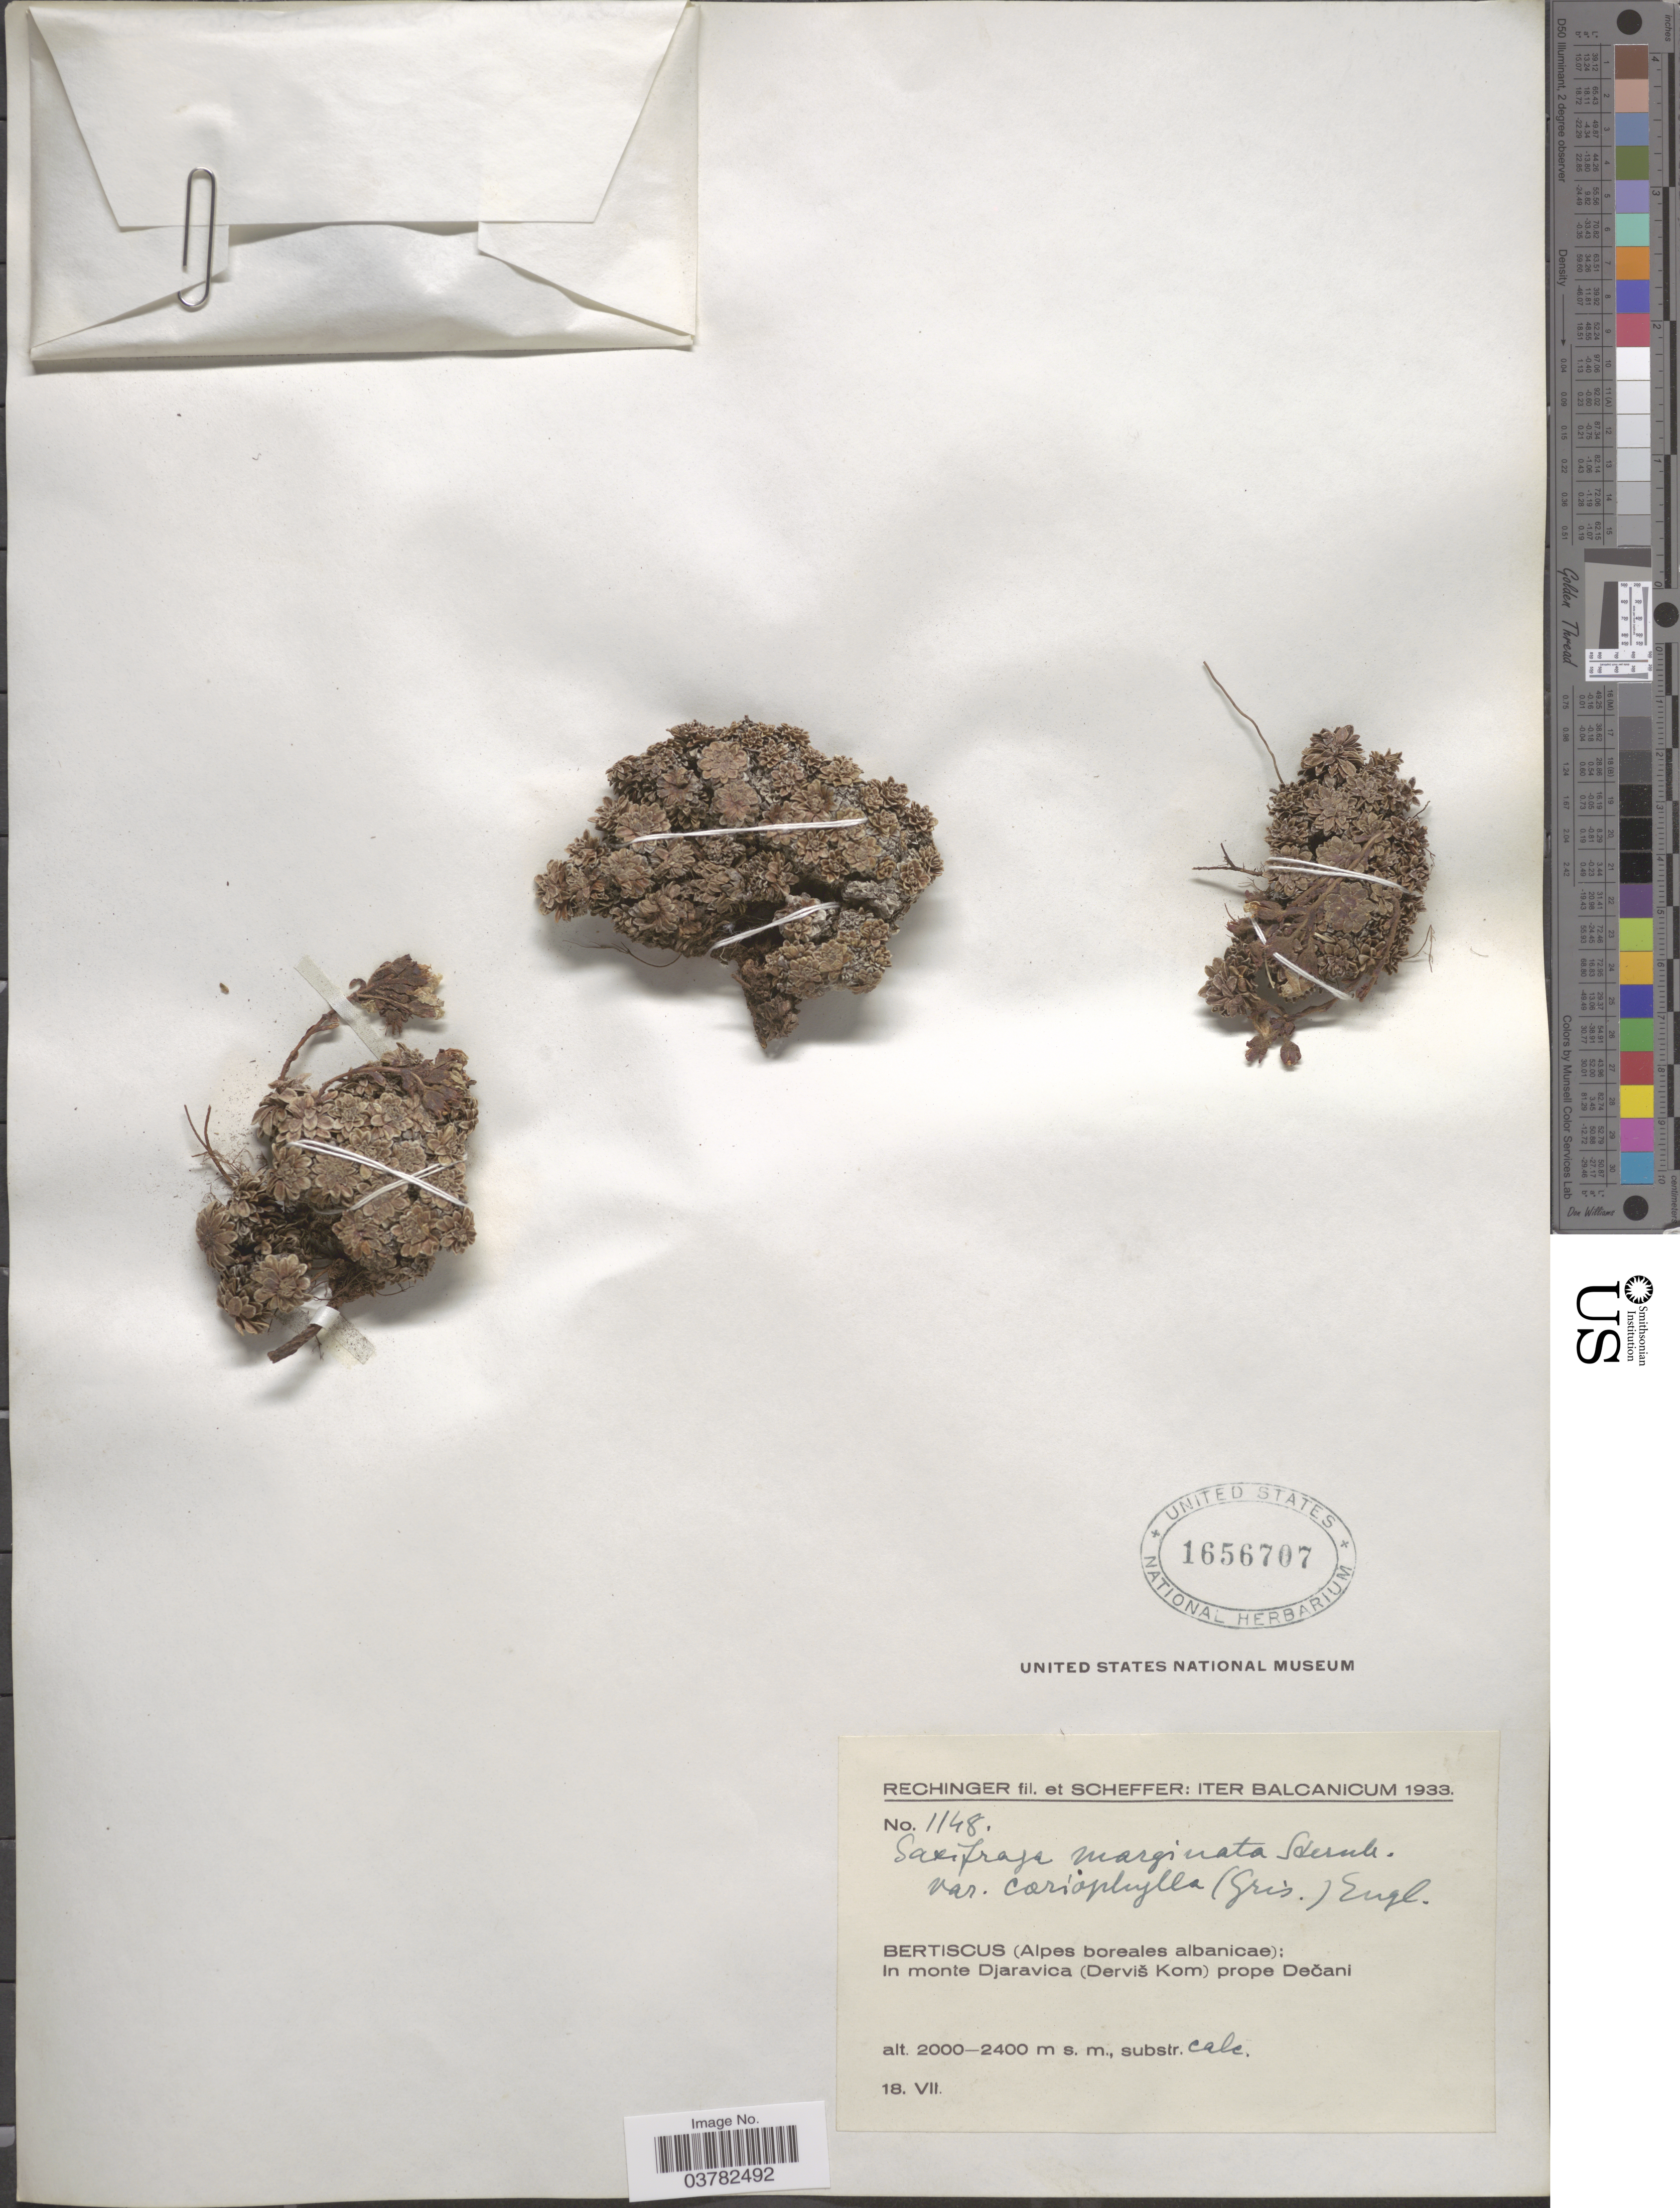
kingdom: Plantae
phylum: Tracheophyta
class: Magnoliopsida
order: Saxifragales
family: Saxifragaceae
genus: Saxifraga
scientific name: Saxifraga marginata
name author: Sternb.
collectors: -- Rechinger & Scheffer, --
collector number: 1148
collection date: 1933-07-18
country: Albania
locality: Iter Balcanicum 1933. Bertiscus (Alpes boreales albanicae): In monte Djaravica (Derviš Kom) prope Dečani.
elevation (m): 2000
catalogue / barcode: US 1656707